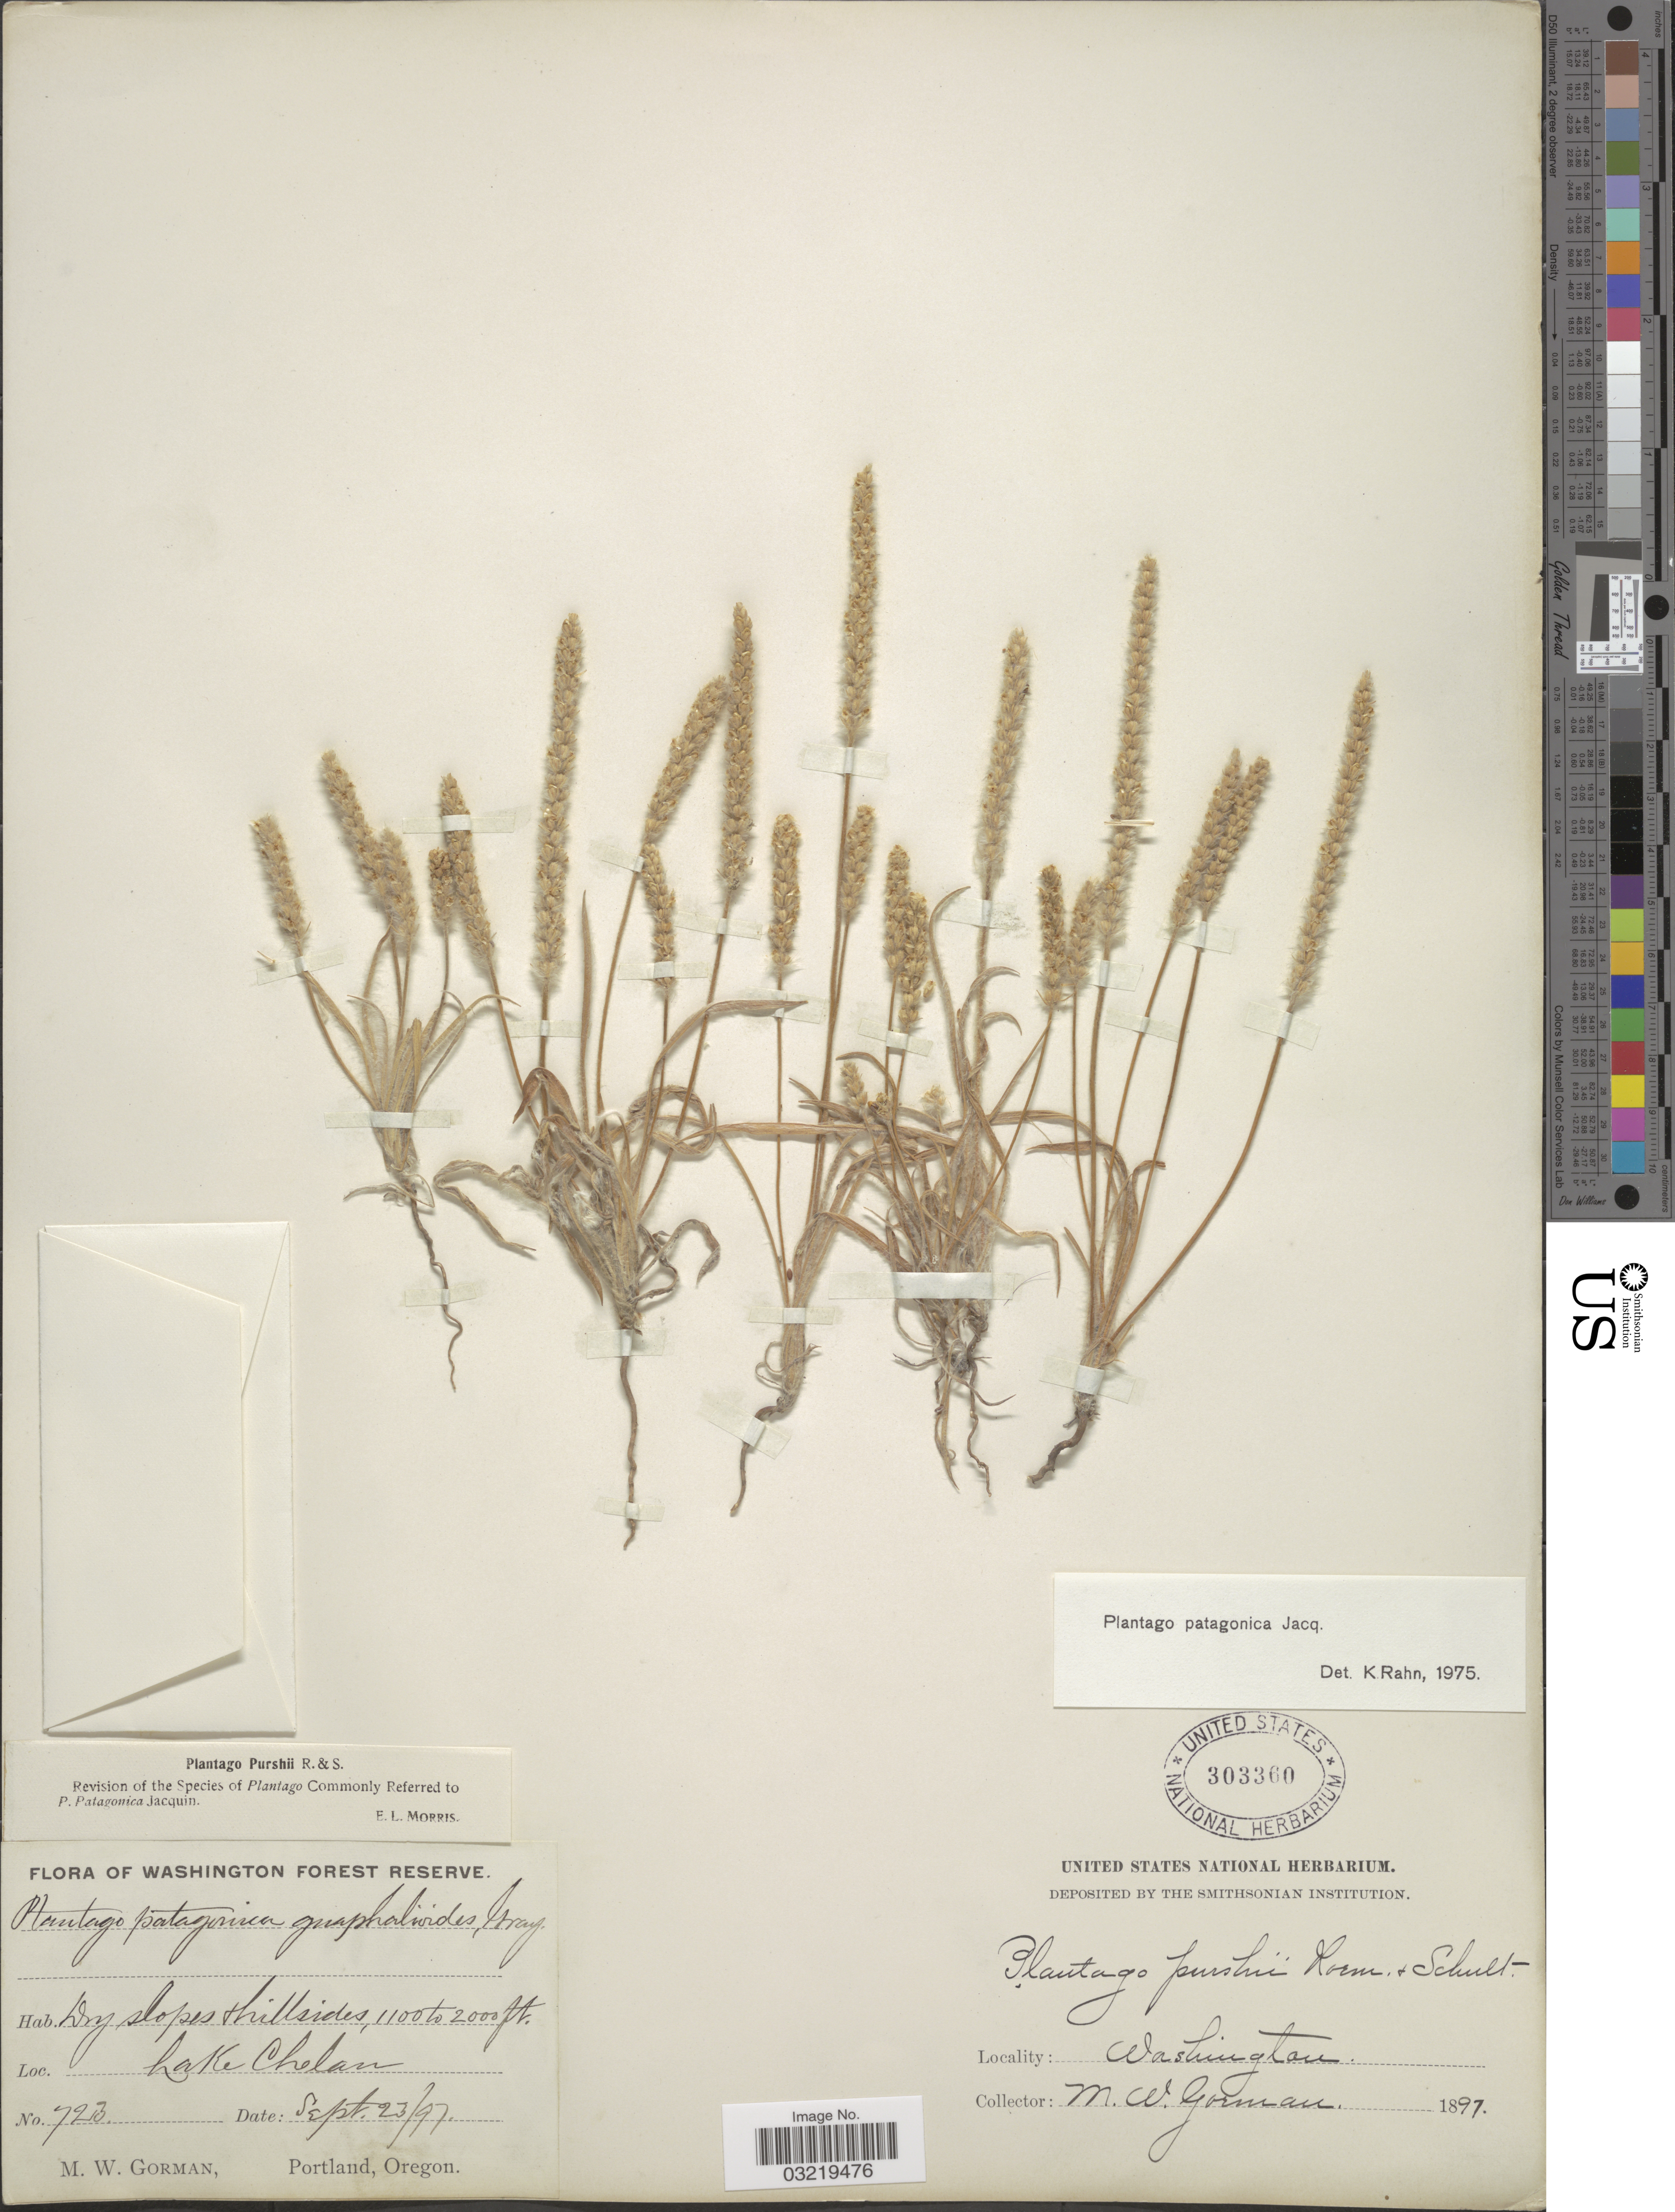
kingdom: Plantae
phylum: Tracheophyta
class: Magnoliopsida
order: Lamiales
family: Plantaginaceae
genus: Plantago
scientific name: Plantago patagonica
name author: Jacq.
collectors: M. W. Gorman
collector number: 723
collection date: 1897-09-23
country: United States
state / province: Washington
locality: Washington Forest Reserve. Lake Chelan.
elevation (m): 335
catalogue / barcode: US 303360